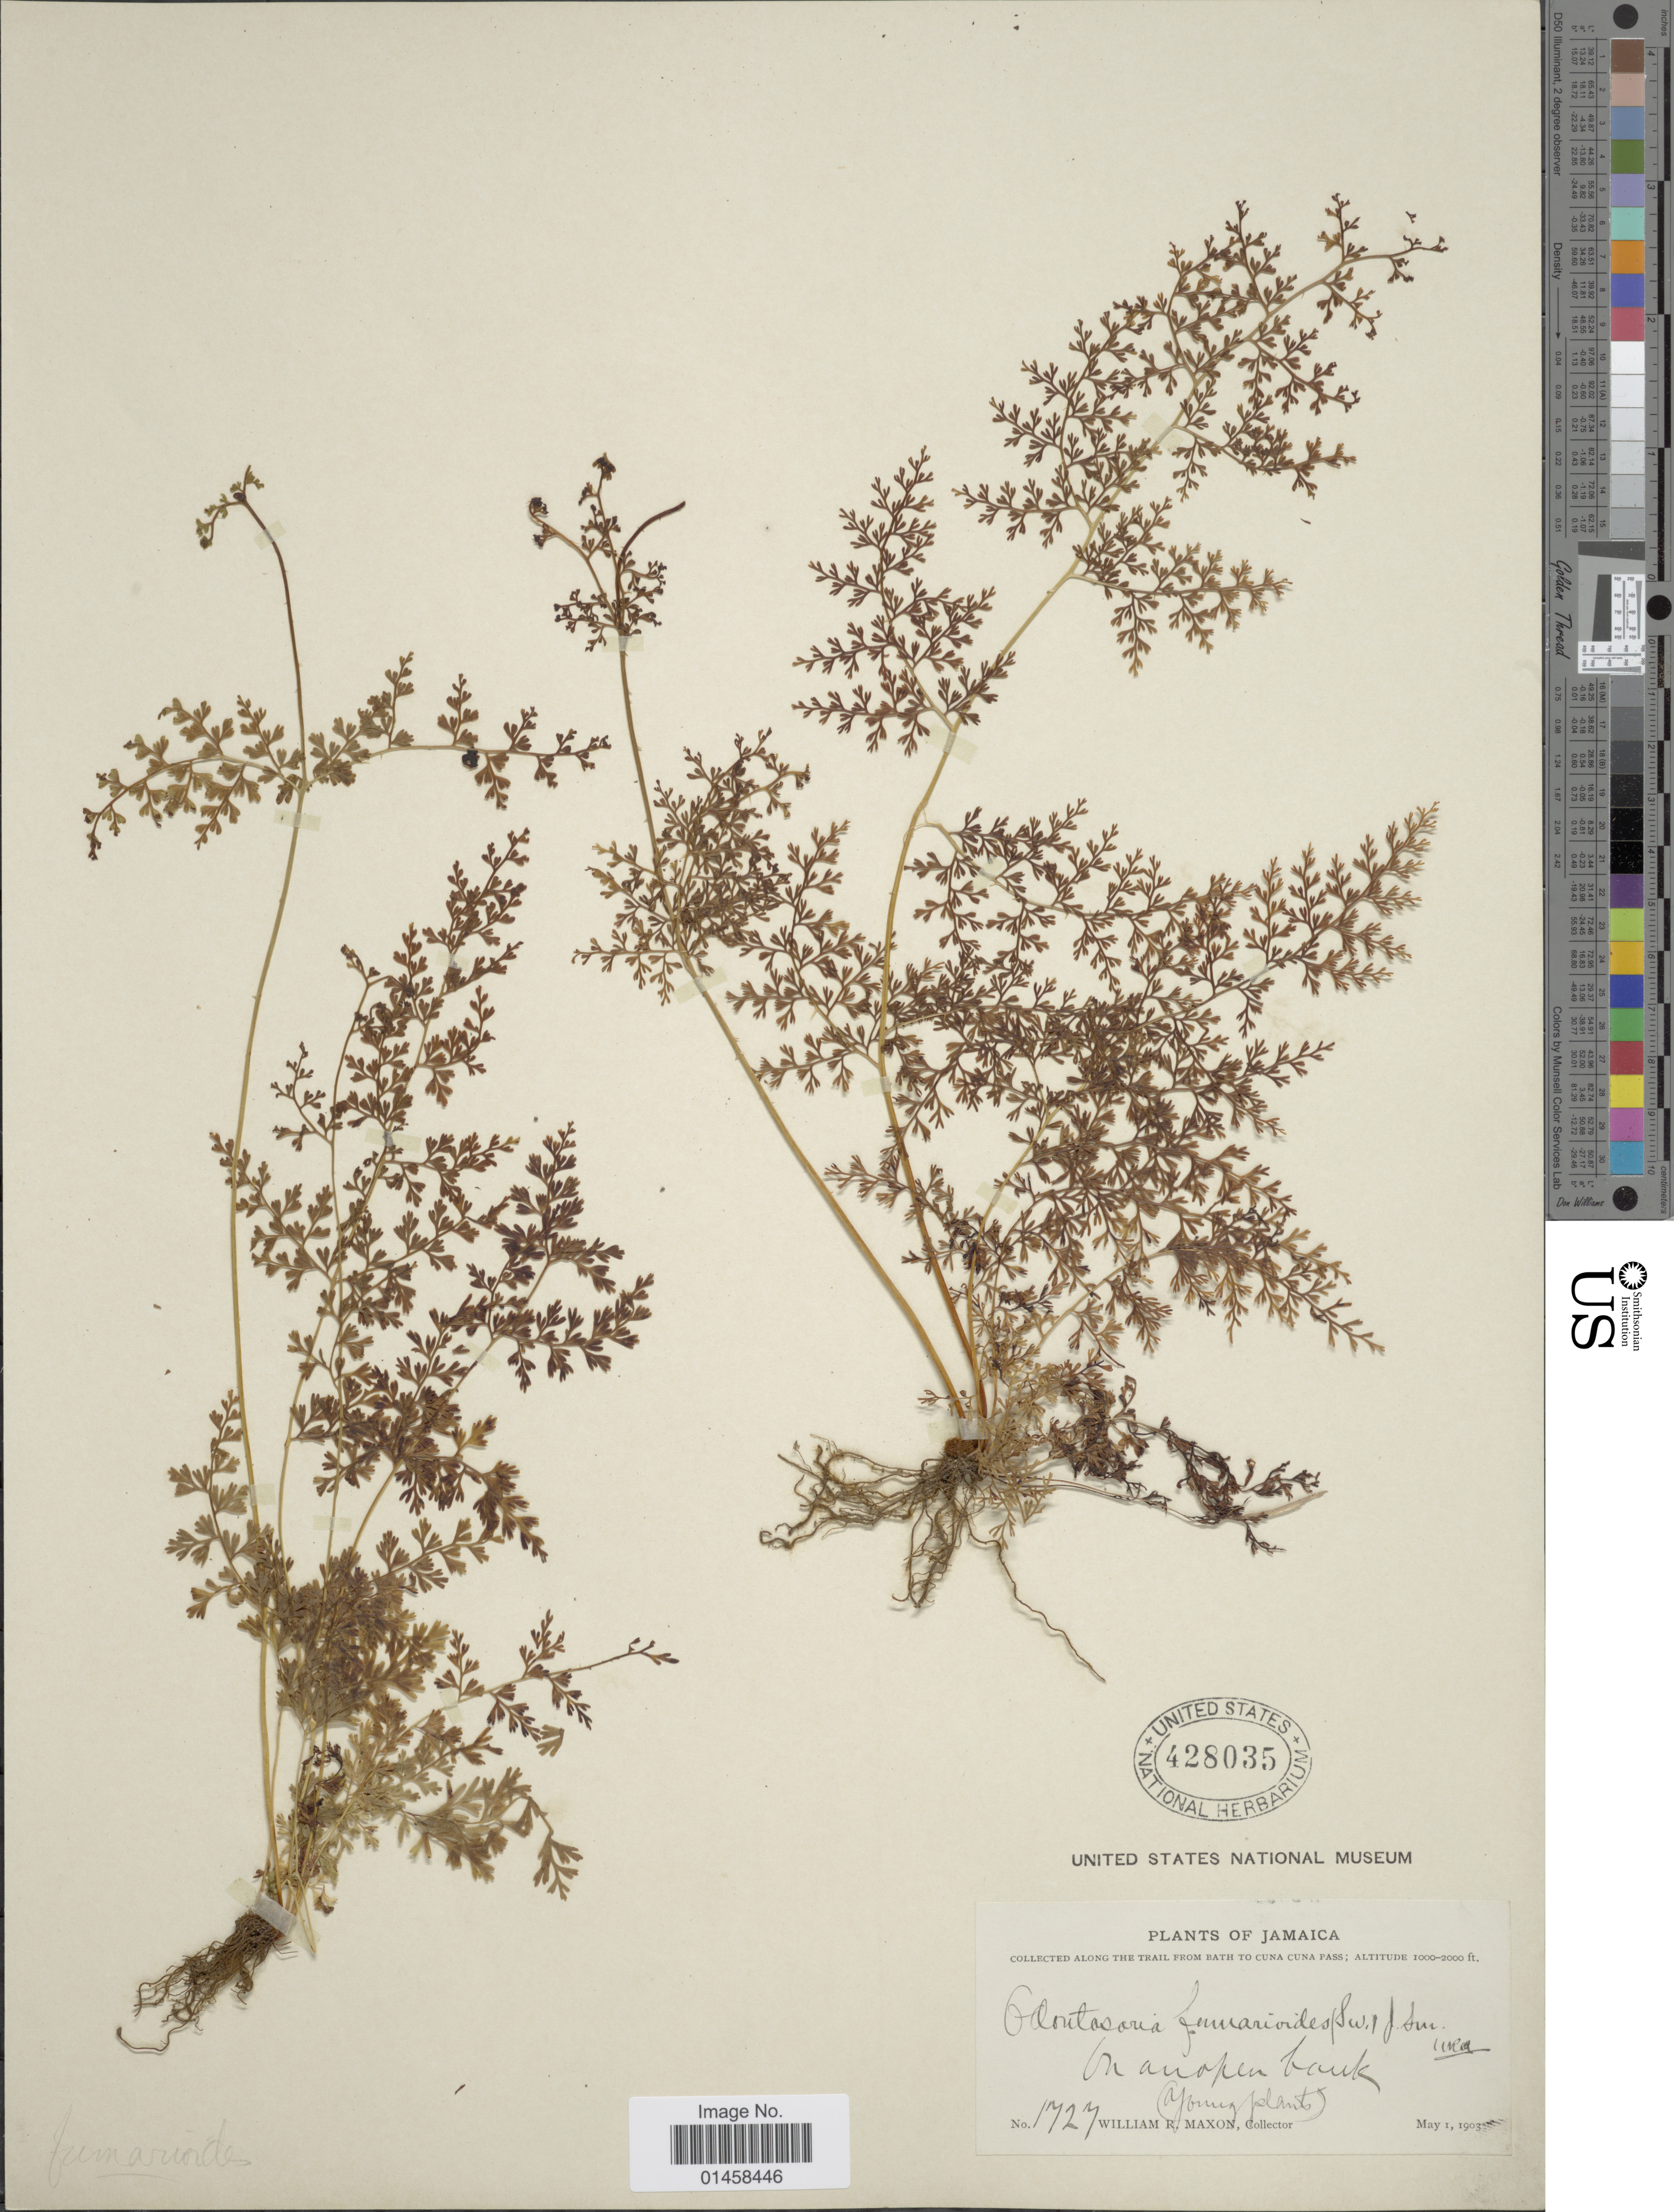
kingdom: Plantae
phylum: Tracheophyta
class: Polypodiopsida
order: Polypodiales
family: Lindsaeaceae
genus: Odontosoria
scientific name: Odontosoria fumarioides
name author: (Sw.) J. Sm.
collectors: W. R. Maxon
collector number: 1727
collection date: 1903-05-01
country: Jamaica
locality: Along the trail from Bath to Cuna Cuna Pass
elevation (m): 305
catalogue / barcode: US 428035